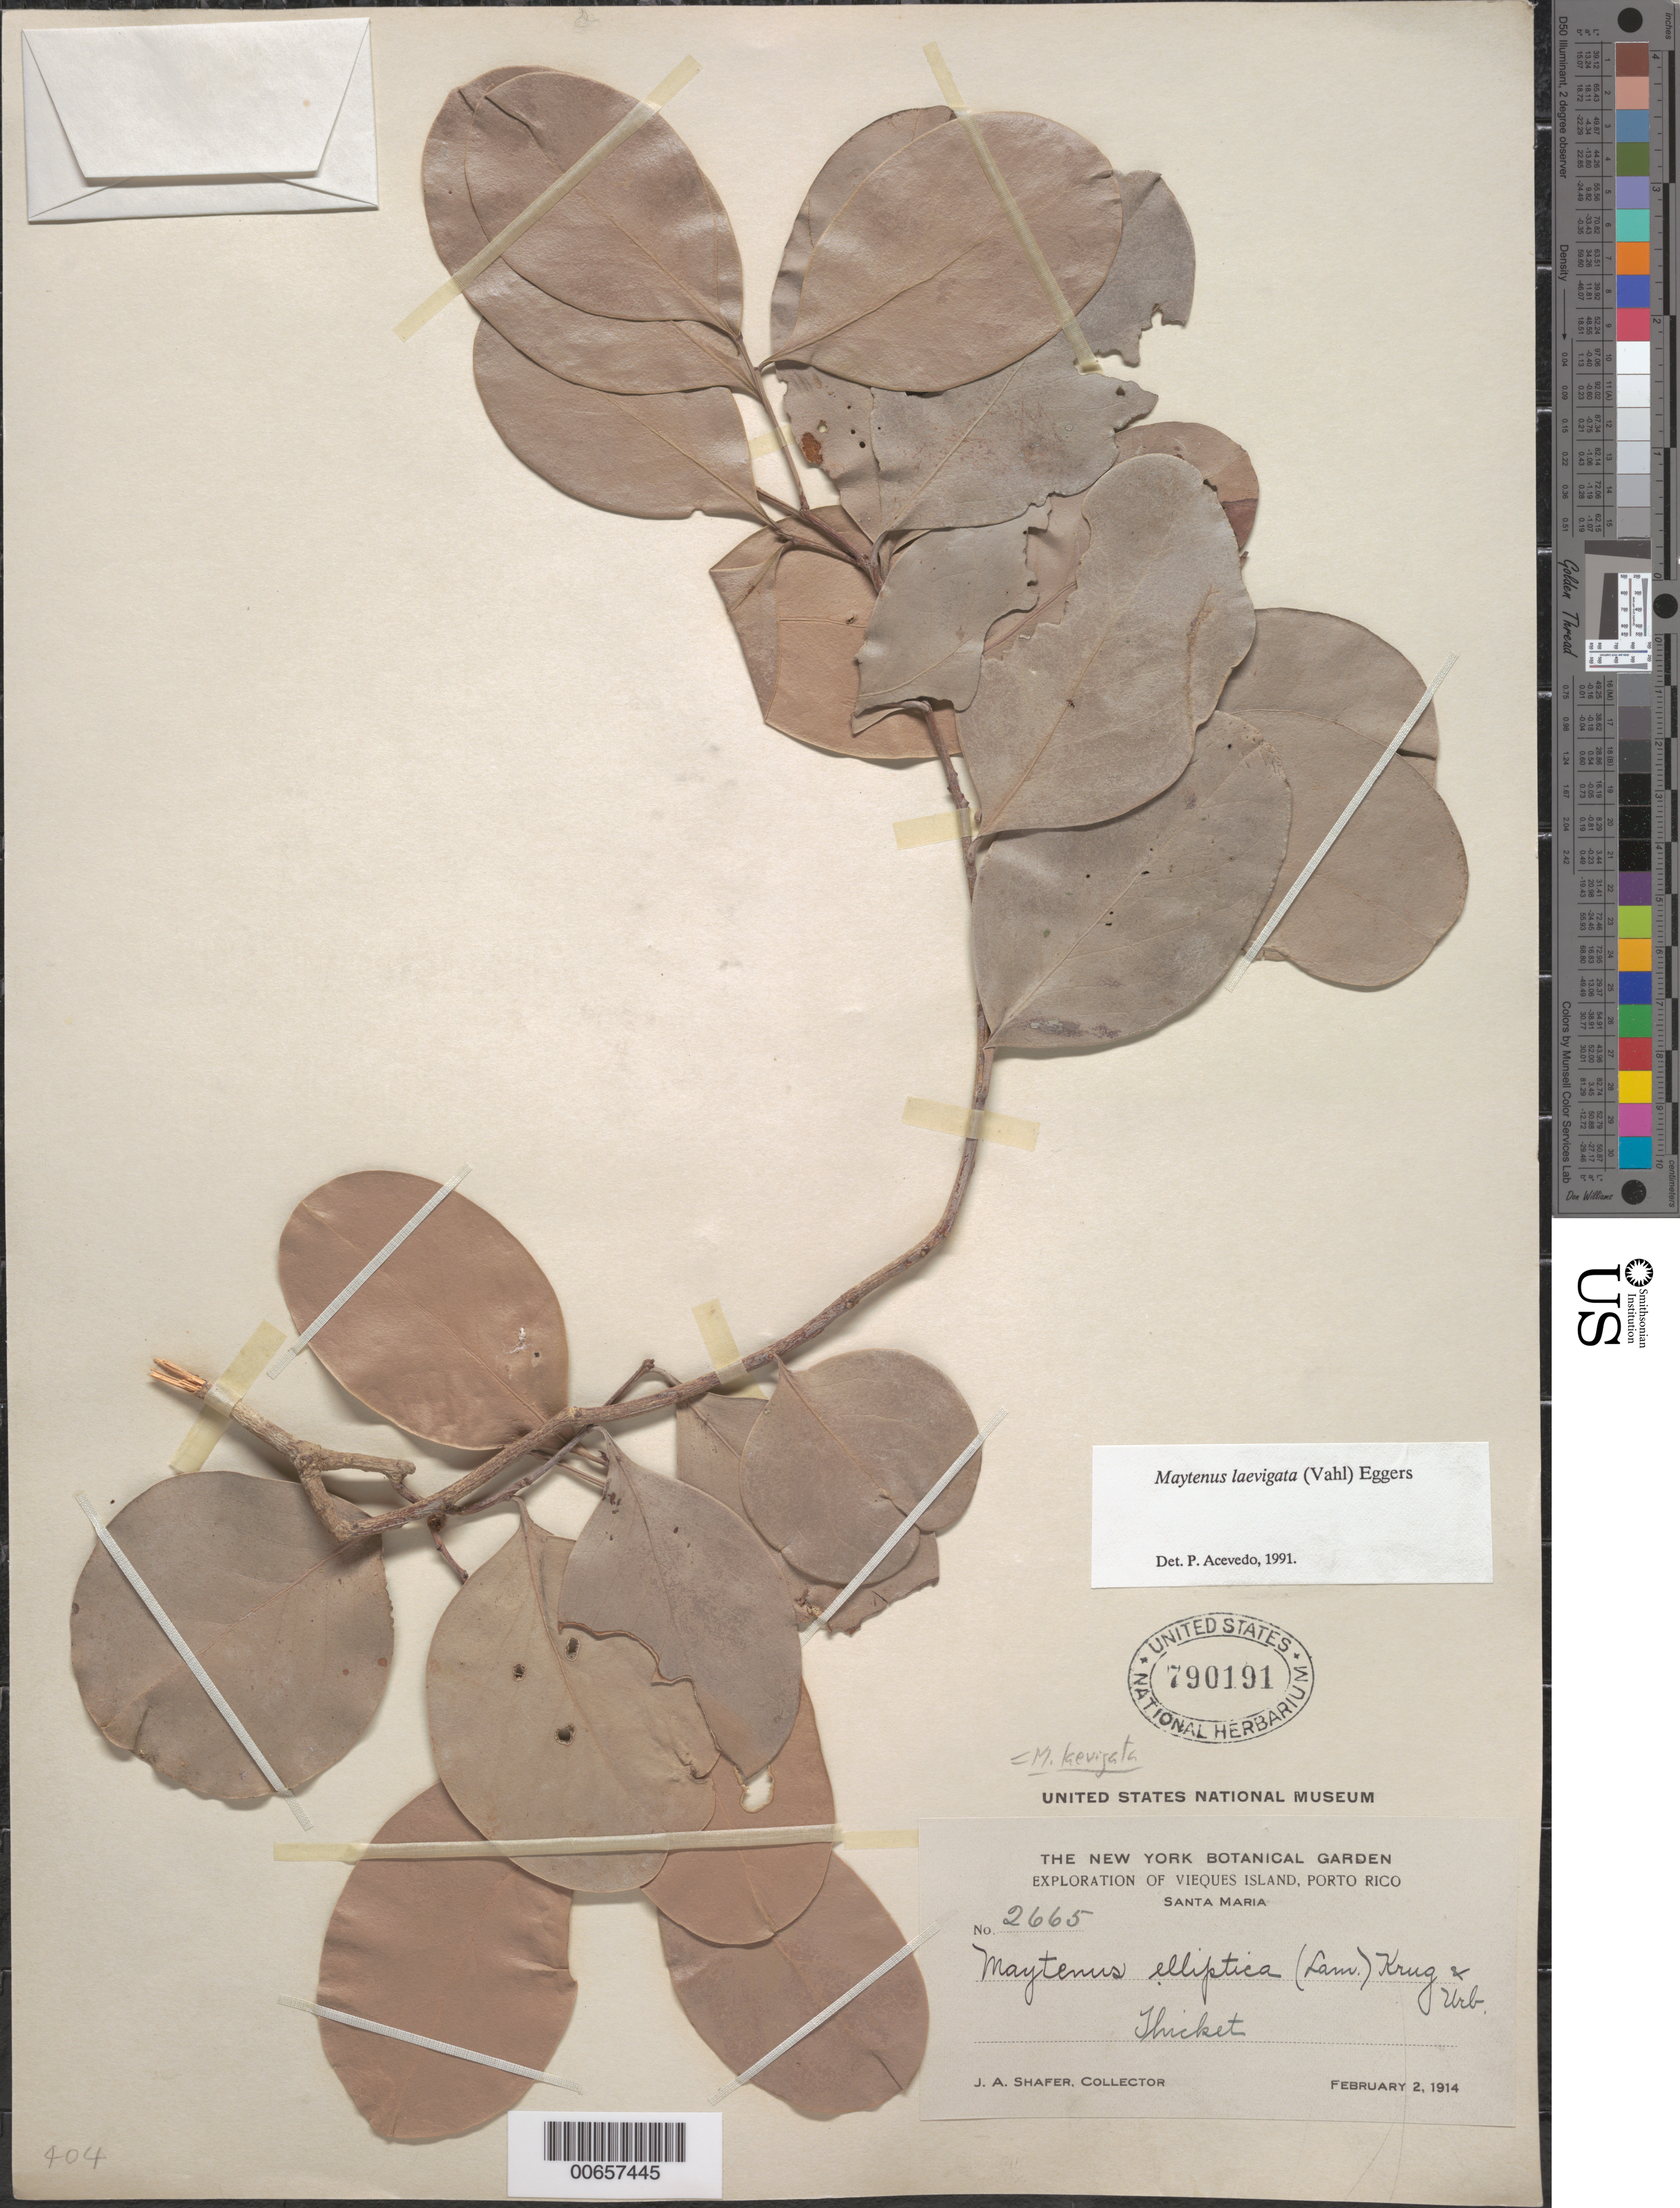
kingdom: Plantae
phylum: Tracheophyta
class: Magnoliopsida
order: Celastrales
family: Celastraceae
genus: Maytenus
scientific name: Maytenus laevigatus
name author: (Vahl) Griseb. ex Eggers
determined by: Acevedo-Rodríguez, P., (BOT), Smithsonian Institution - National Museum of Natural History (UNITED STATES)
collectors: J. A. Shafer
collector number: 2665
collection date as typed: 02 Feb 1914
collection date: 1914-02-02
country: Puerto Rico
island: Vieques I.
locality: Santa Maria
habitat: Thicket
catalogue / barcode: US 790191